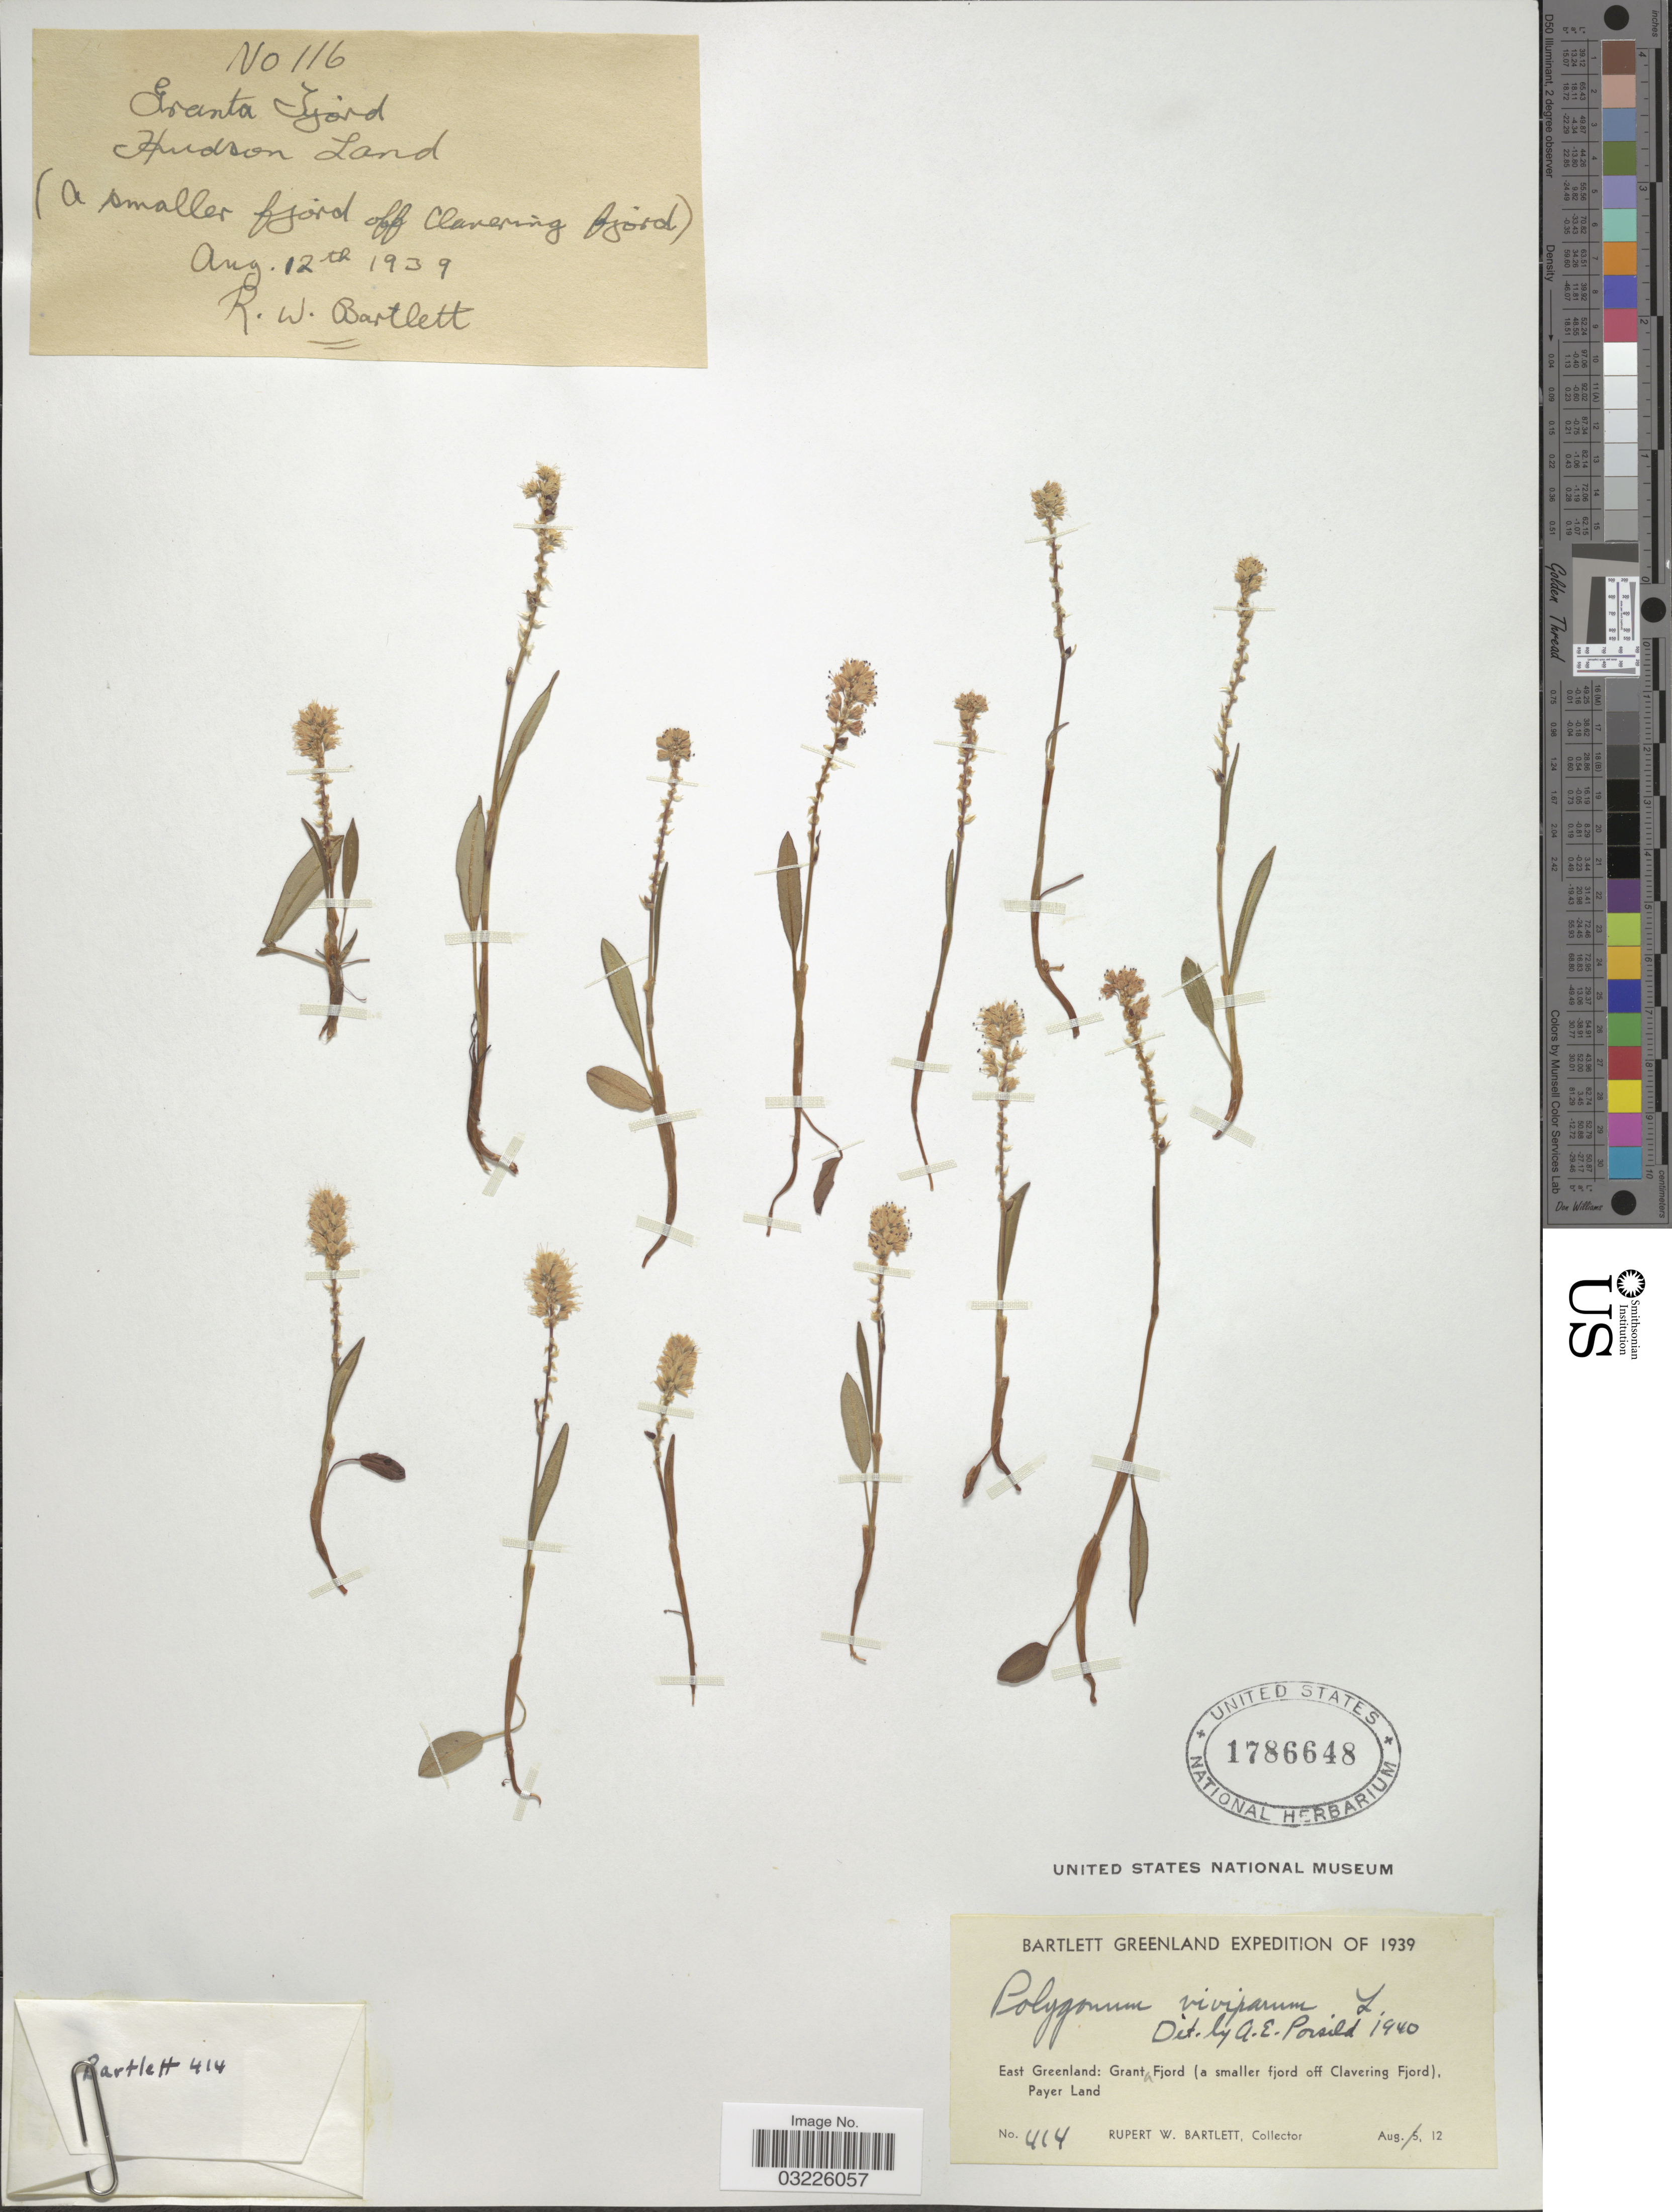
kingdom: Plantae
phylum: Tracheophyta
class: Magnoliopsida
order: Caryophyllales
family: Polygonaceae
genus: Bistorta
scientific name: Bistorta vivipara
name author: (L.) Delarbre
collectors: R. W. Bartlett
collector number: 414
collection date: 1939-08-12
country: Greenland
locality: East Greenland: Granta Fjord (a smaller fjord off Clavering Fjord), Payer Land.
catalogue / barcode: US 1786648